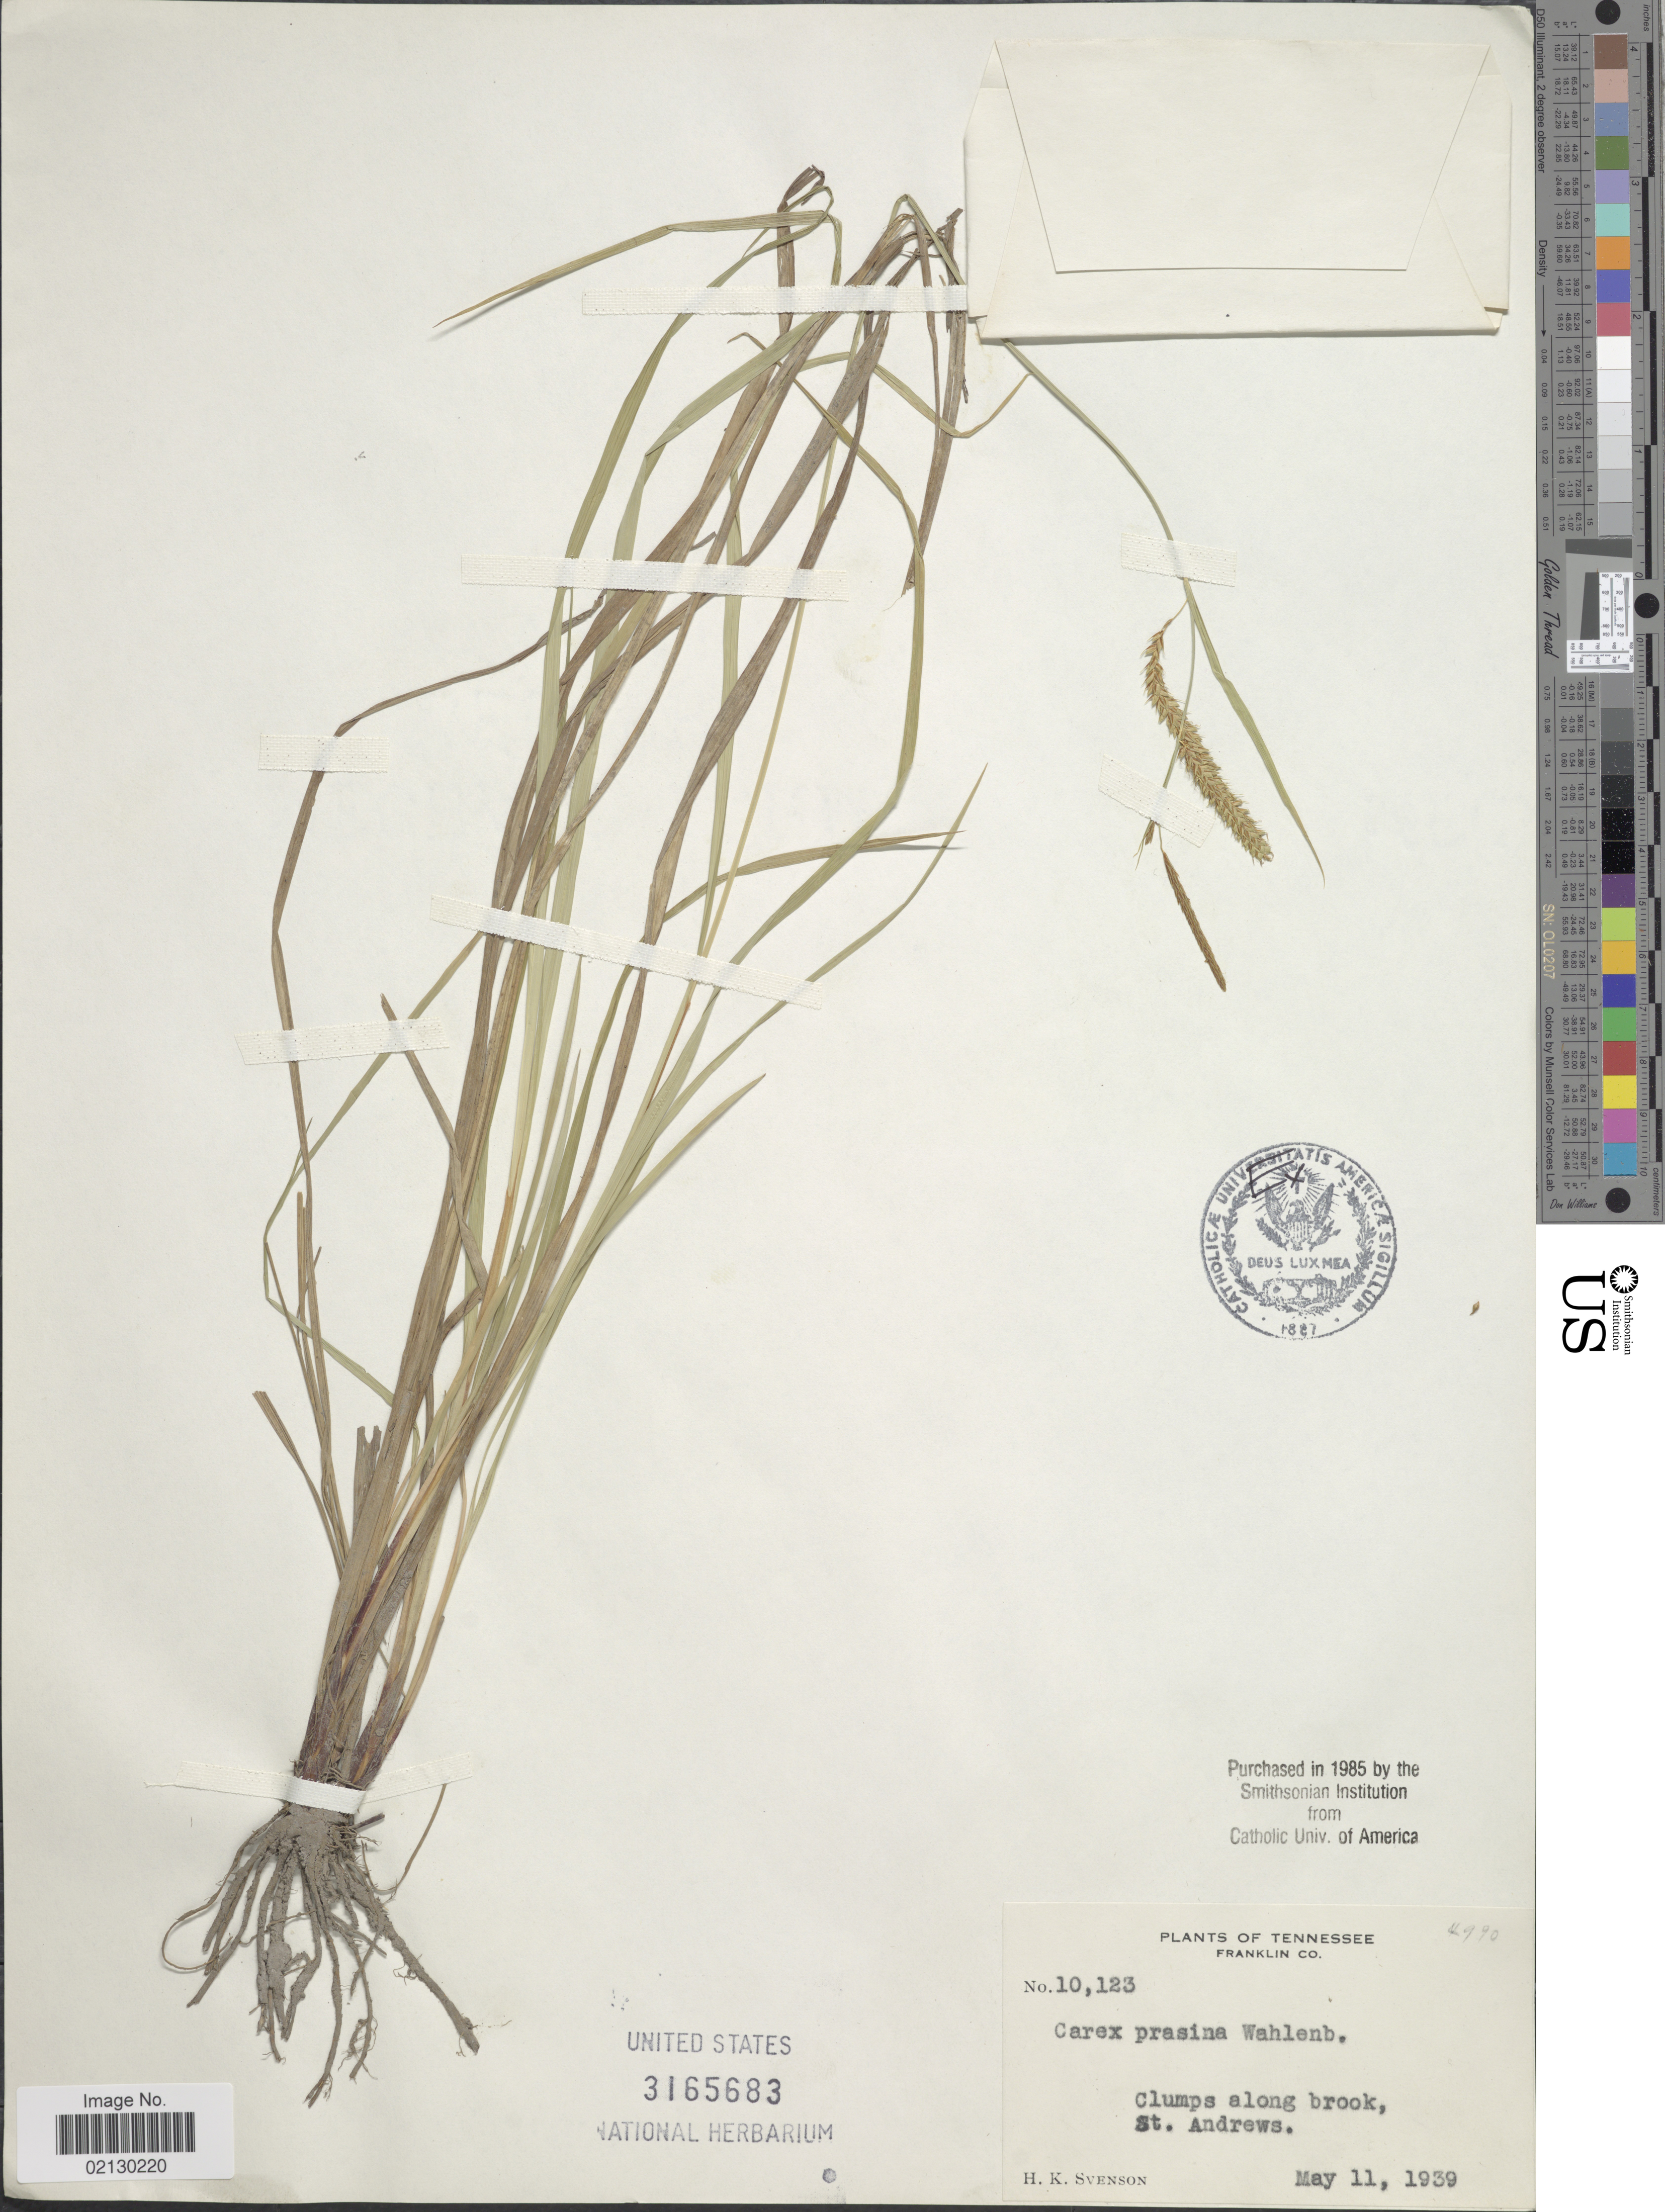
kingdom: Plantae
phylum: Tracheophyta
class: Liliopsida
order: Poales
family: Cyperaceae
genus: Carex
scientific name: Carex prasina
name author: Wahlenb.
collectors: H. K. Svenson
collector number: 10123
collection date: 1939-05-11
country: United States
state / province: Tennessee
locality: Franklin Co. Clumps along brook, St. Andrews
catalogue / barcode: US 3165683